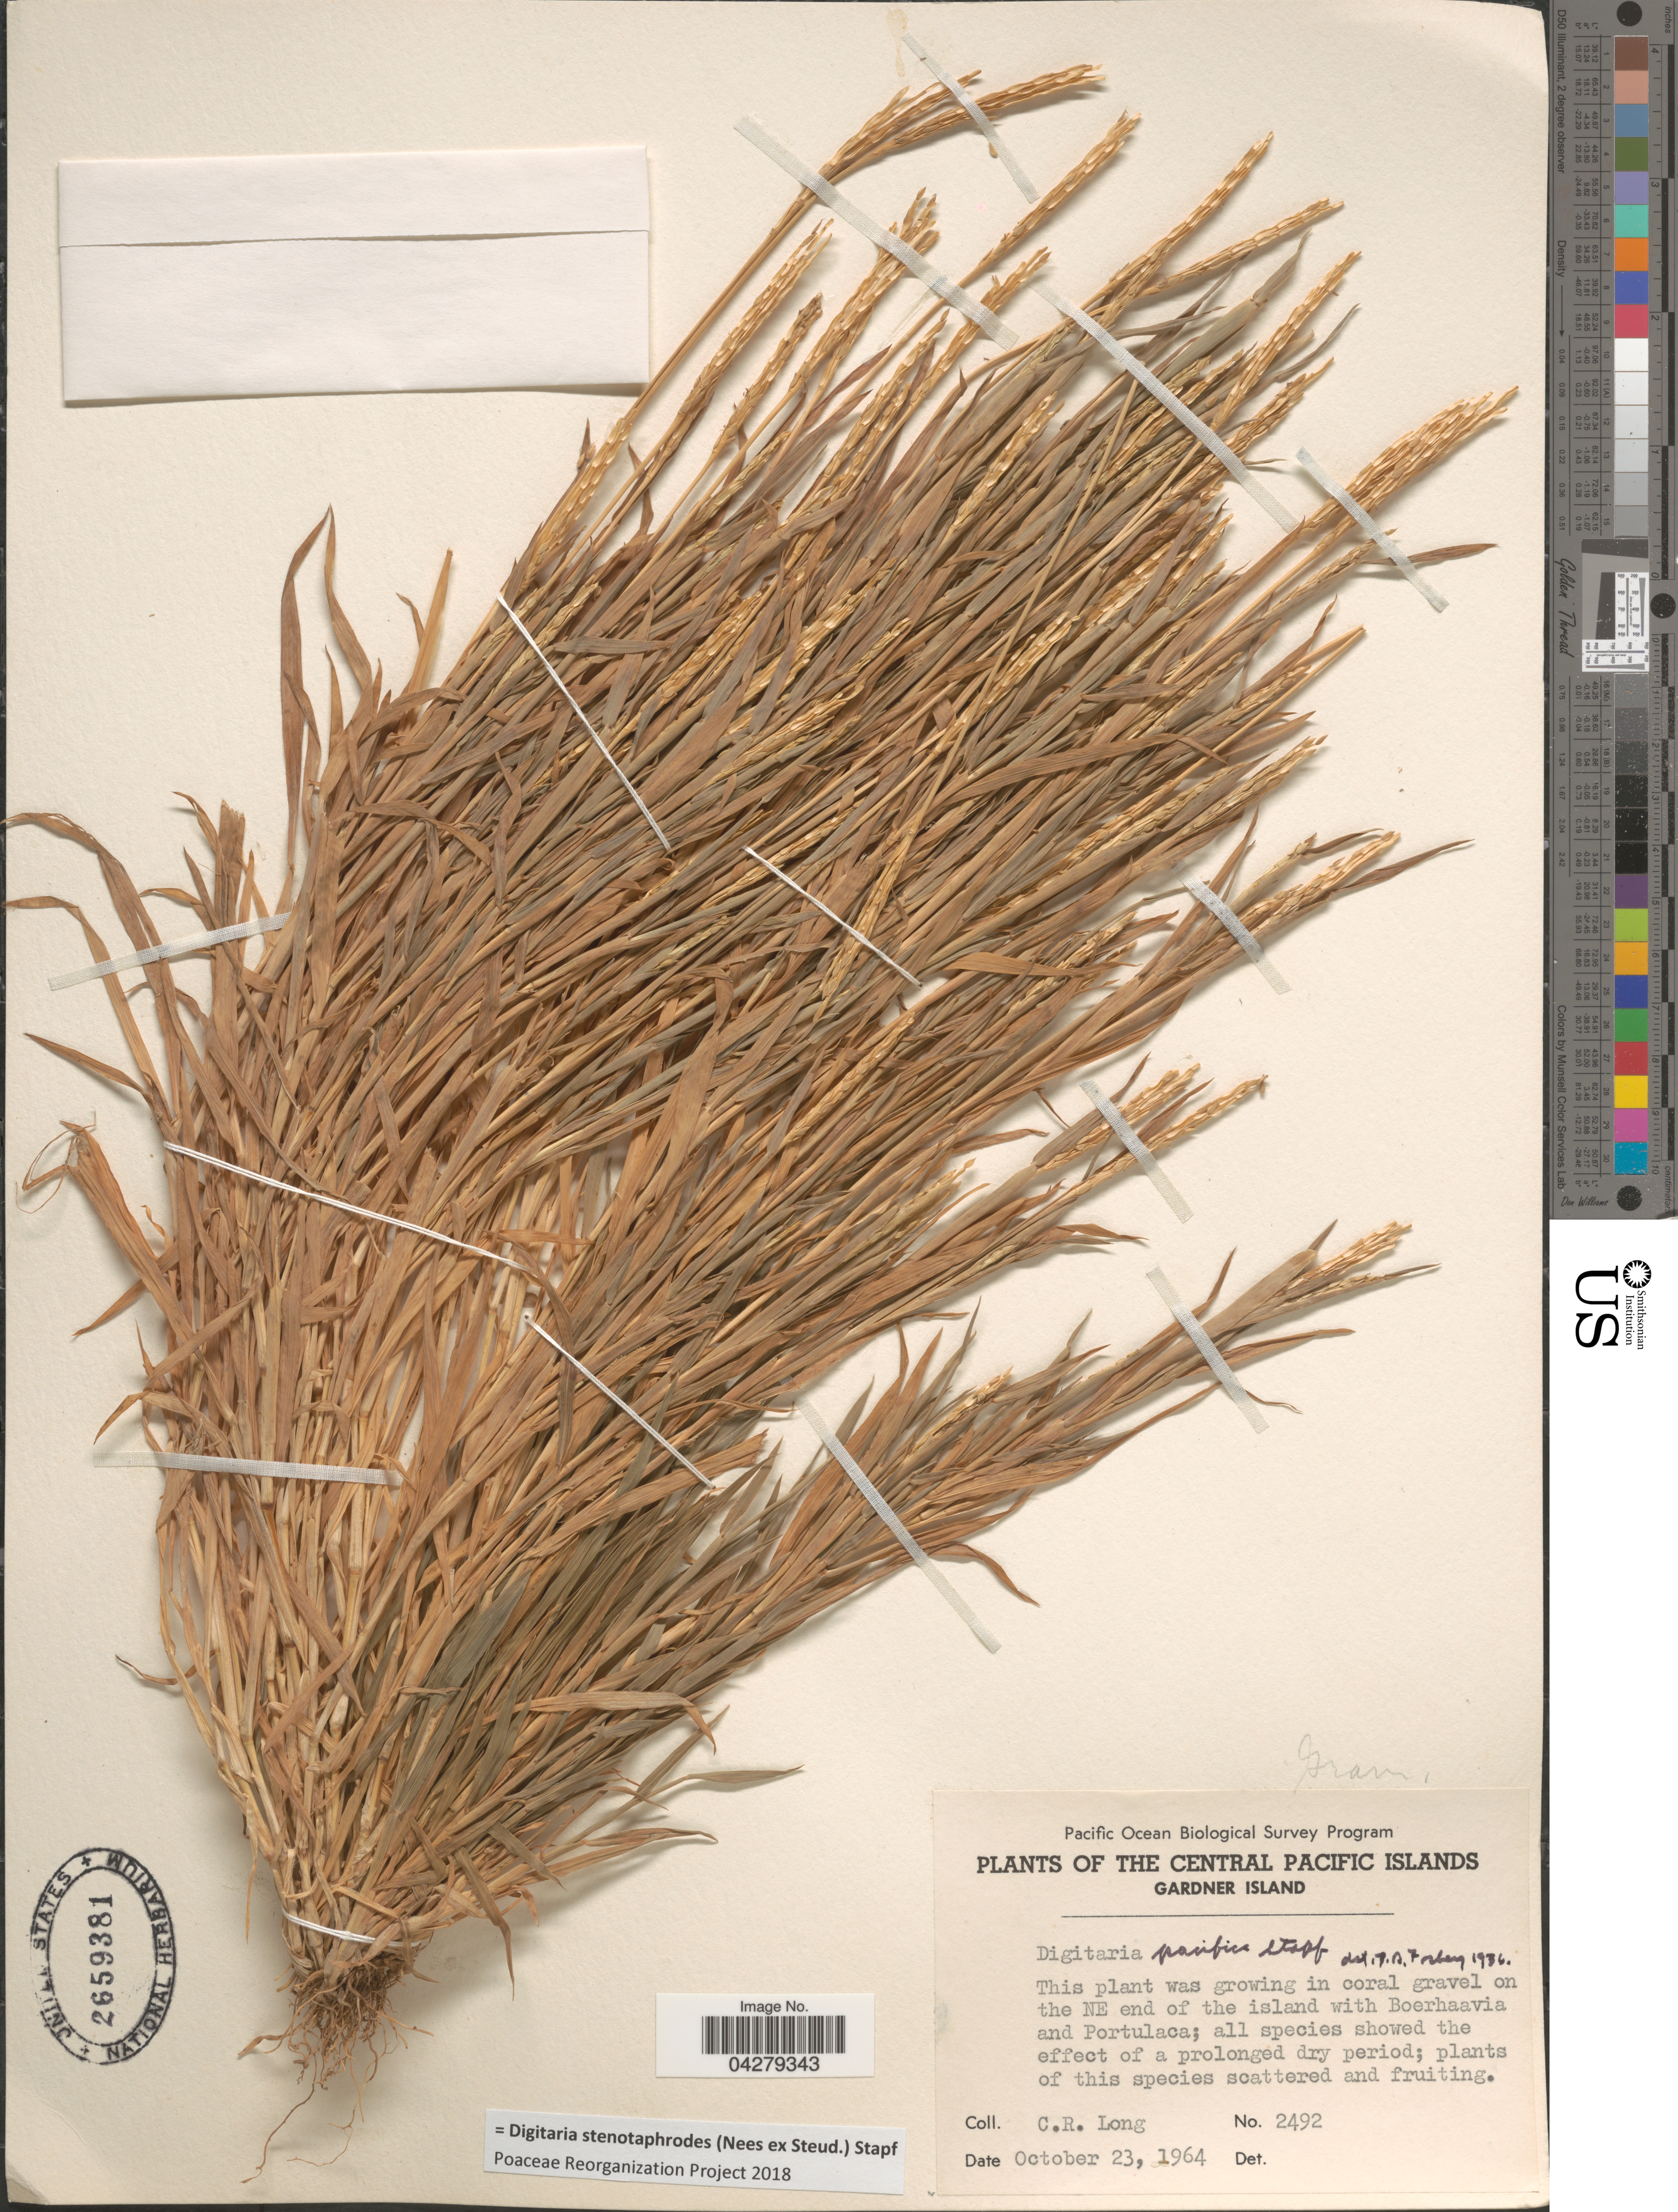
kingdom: Plantae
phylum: Tracheophyta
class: Liliopsida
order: Poales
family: Poaceae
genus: Digitaria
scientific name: Digitaria stenotaphrodes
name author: (Steud.) Stapf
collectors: C. R. Long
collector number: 2492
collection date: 1964-10-23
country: Kiribati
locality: Pacific Ocean Biological Survey Program. The Central Pacific Islands. Gardner Island. This plant was growing in coral gravel on the NE end of the island.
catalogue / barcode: US 2659381